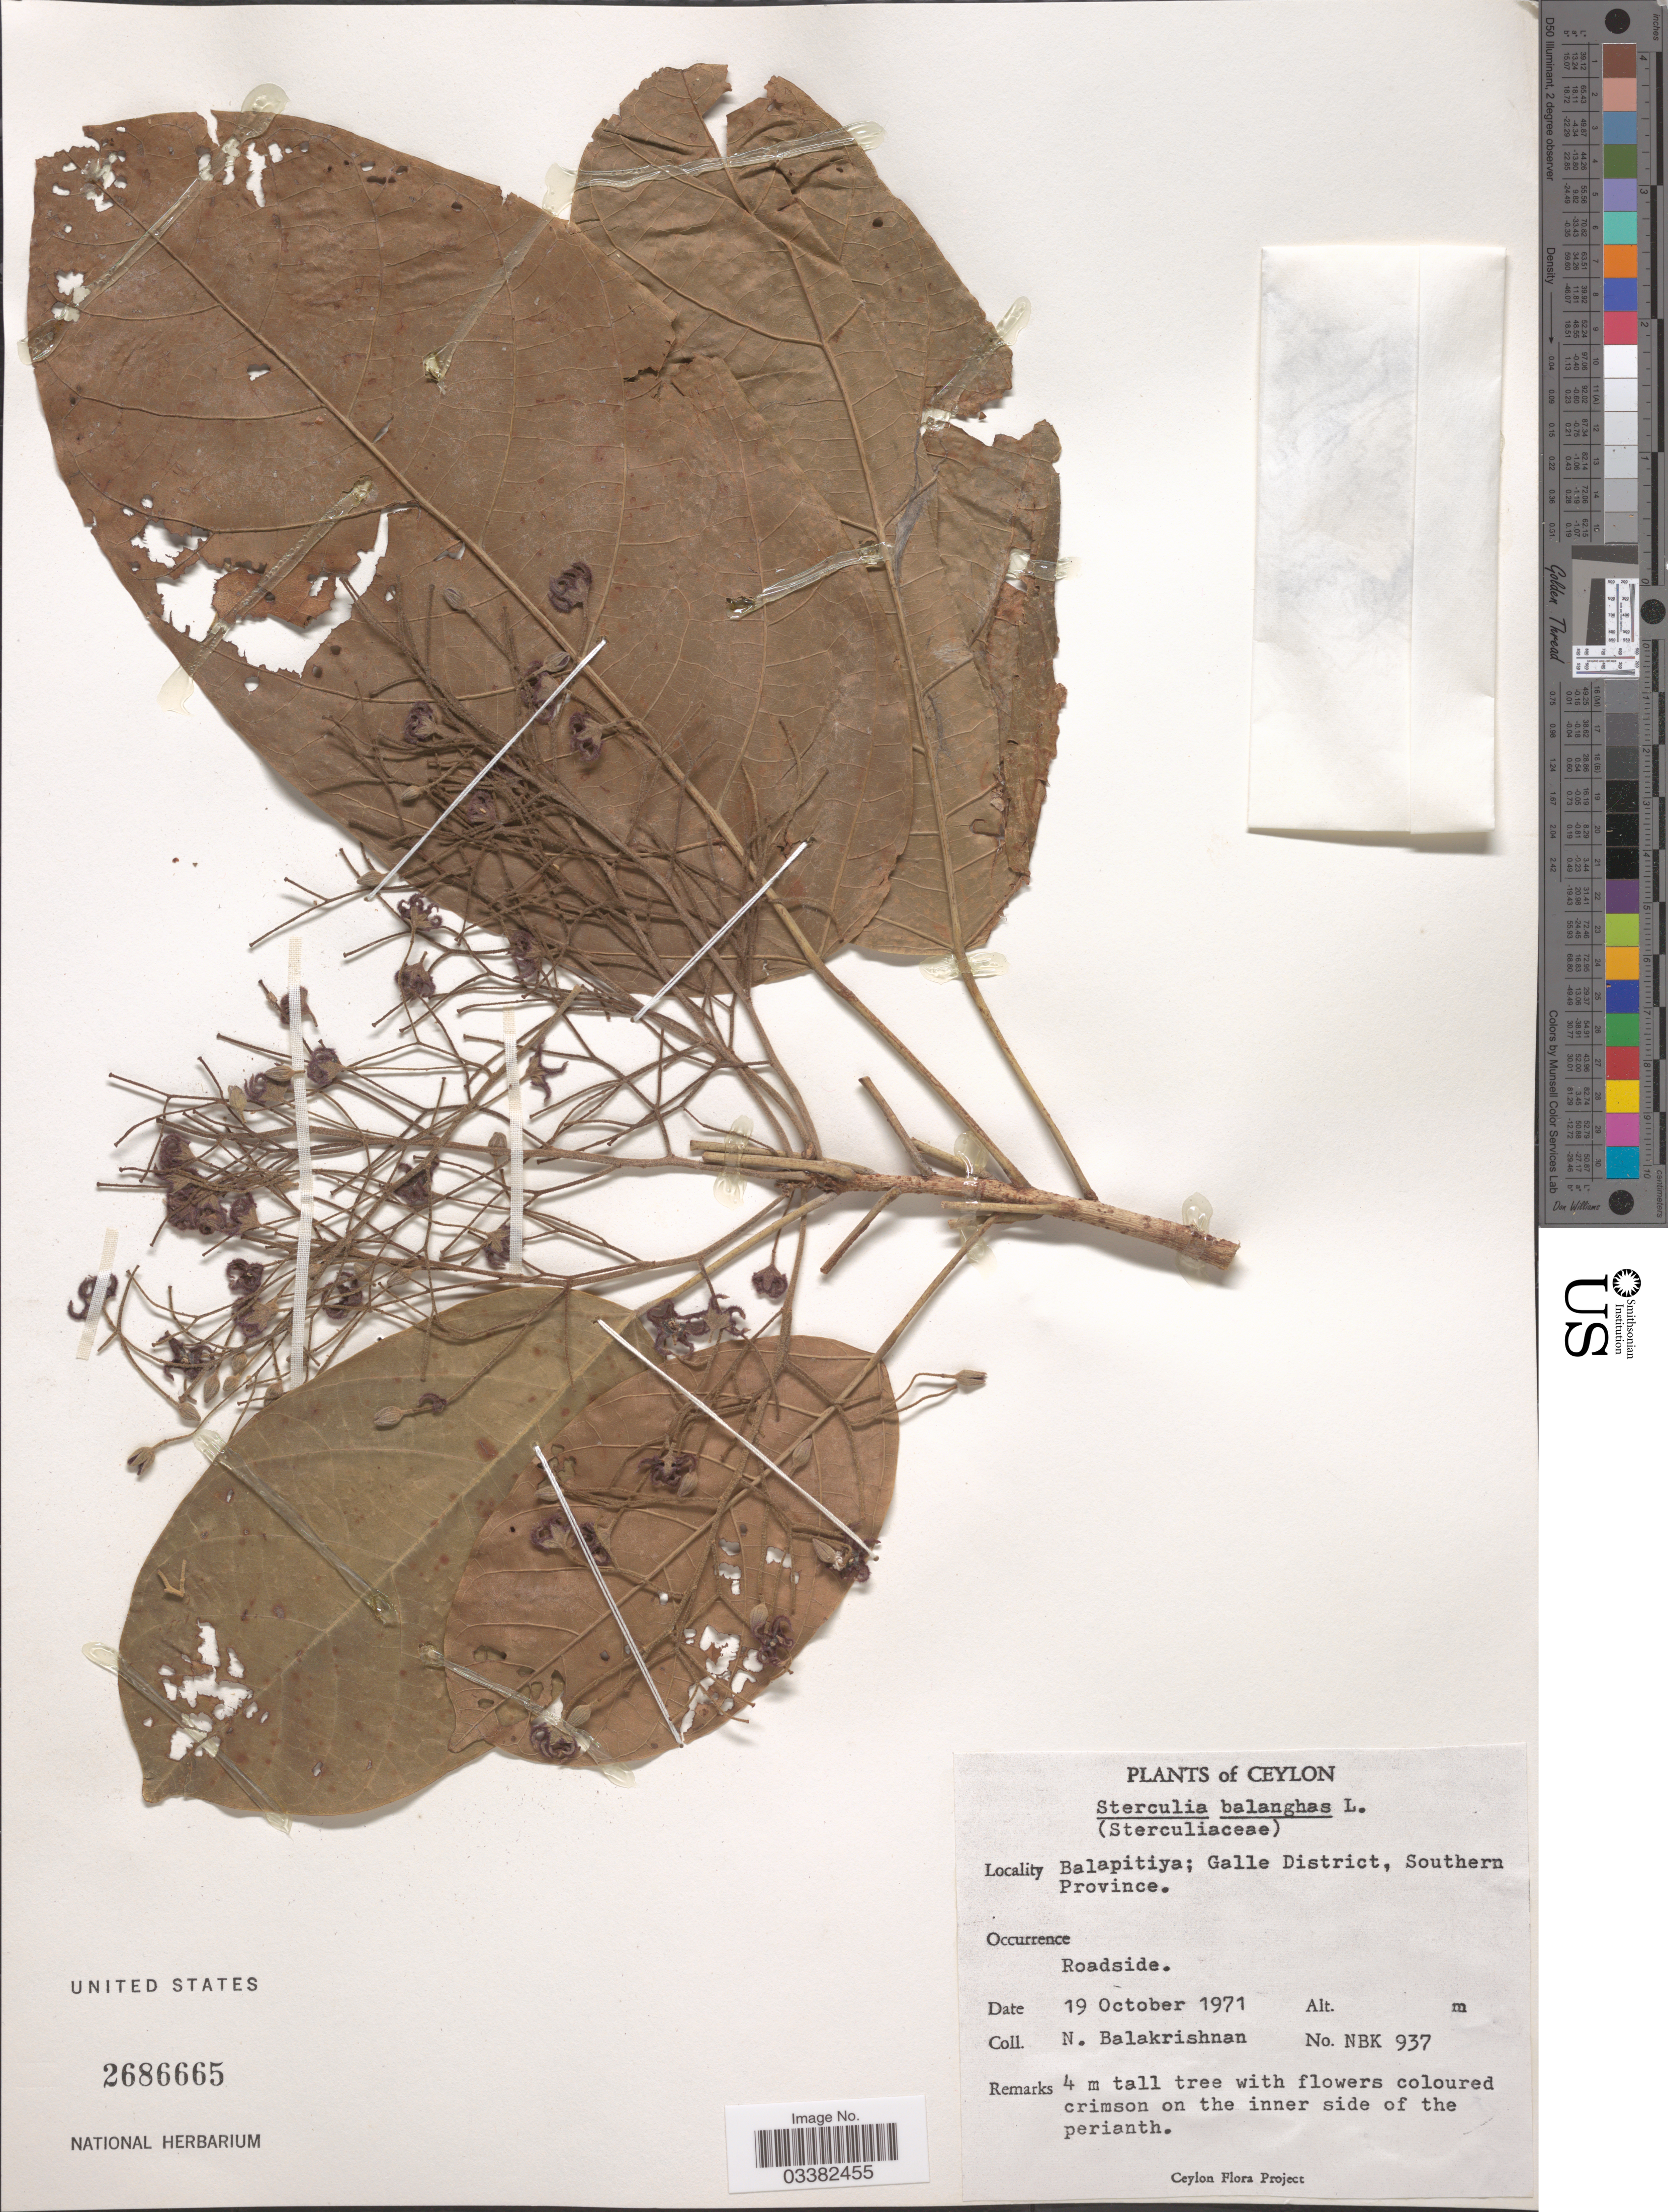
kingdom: Plantae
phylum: Tracheophyta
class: Magnoliopsida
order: Malvales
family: Malvaceae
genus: Sterculia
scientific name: Sterculia balanghas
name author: L.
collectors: N. Balakrishnan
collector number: NBK 937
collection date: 1971-10-19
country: Sri Lanka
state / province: Southern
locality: Ceylon. Balapitiya; Galle District.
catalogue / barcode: US 2686665